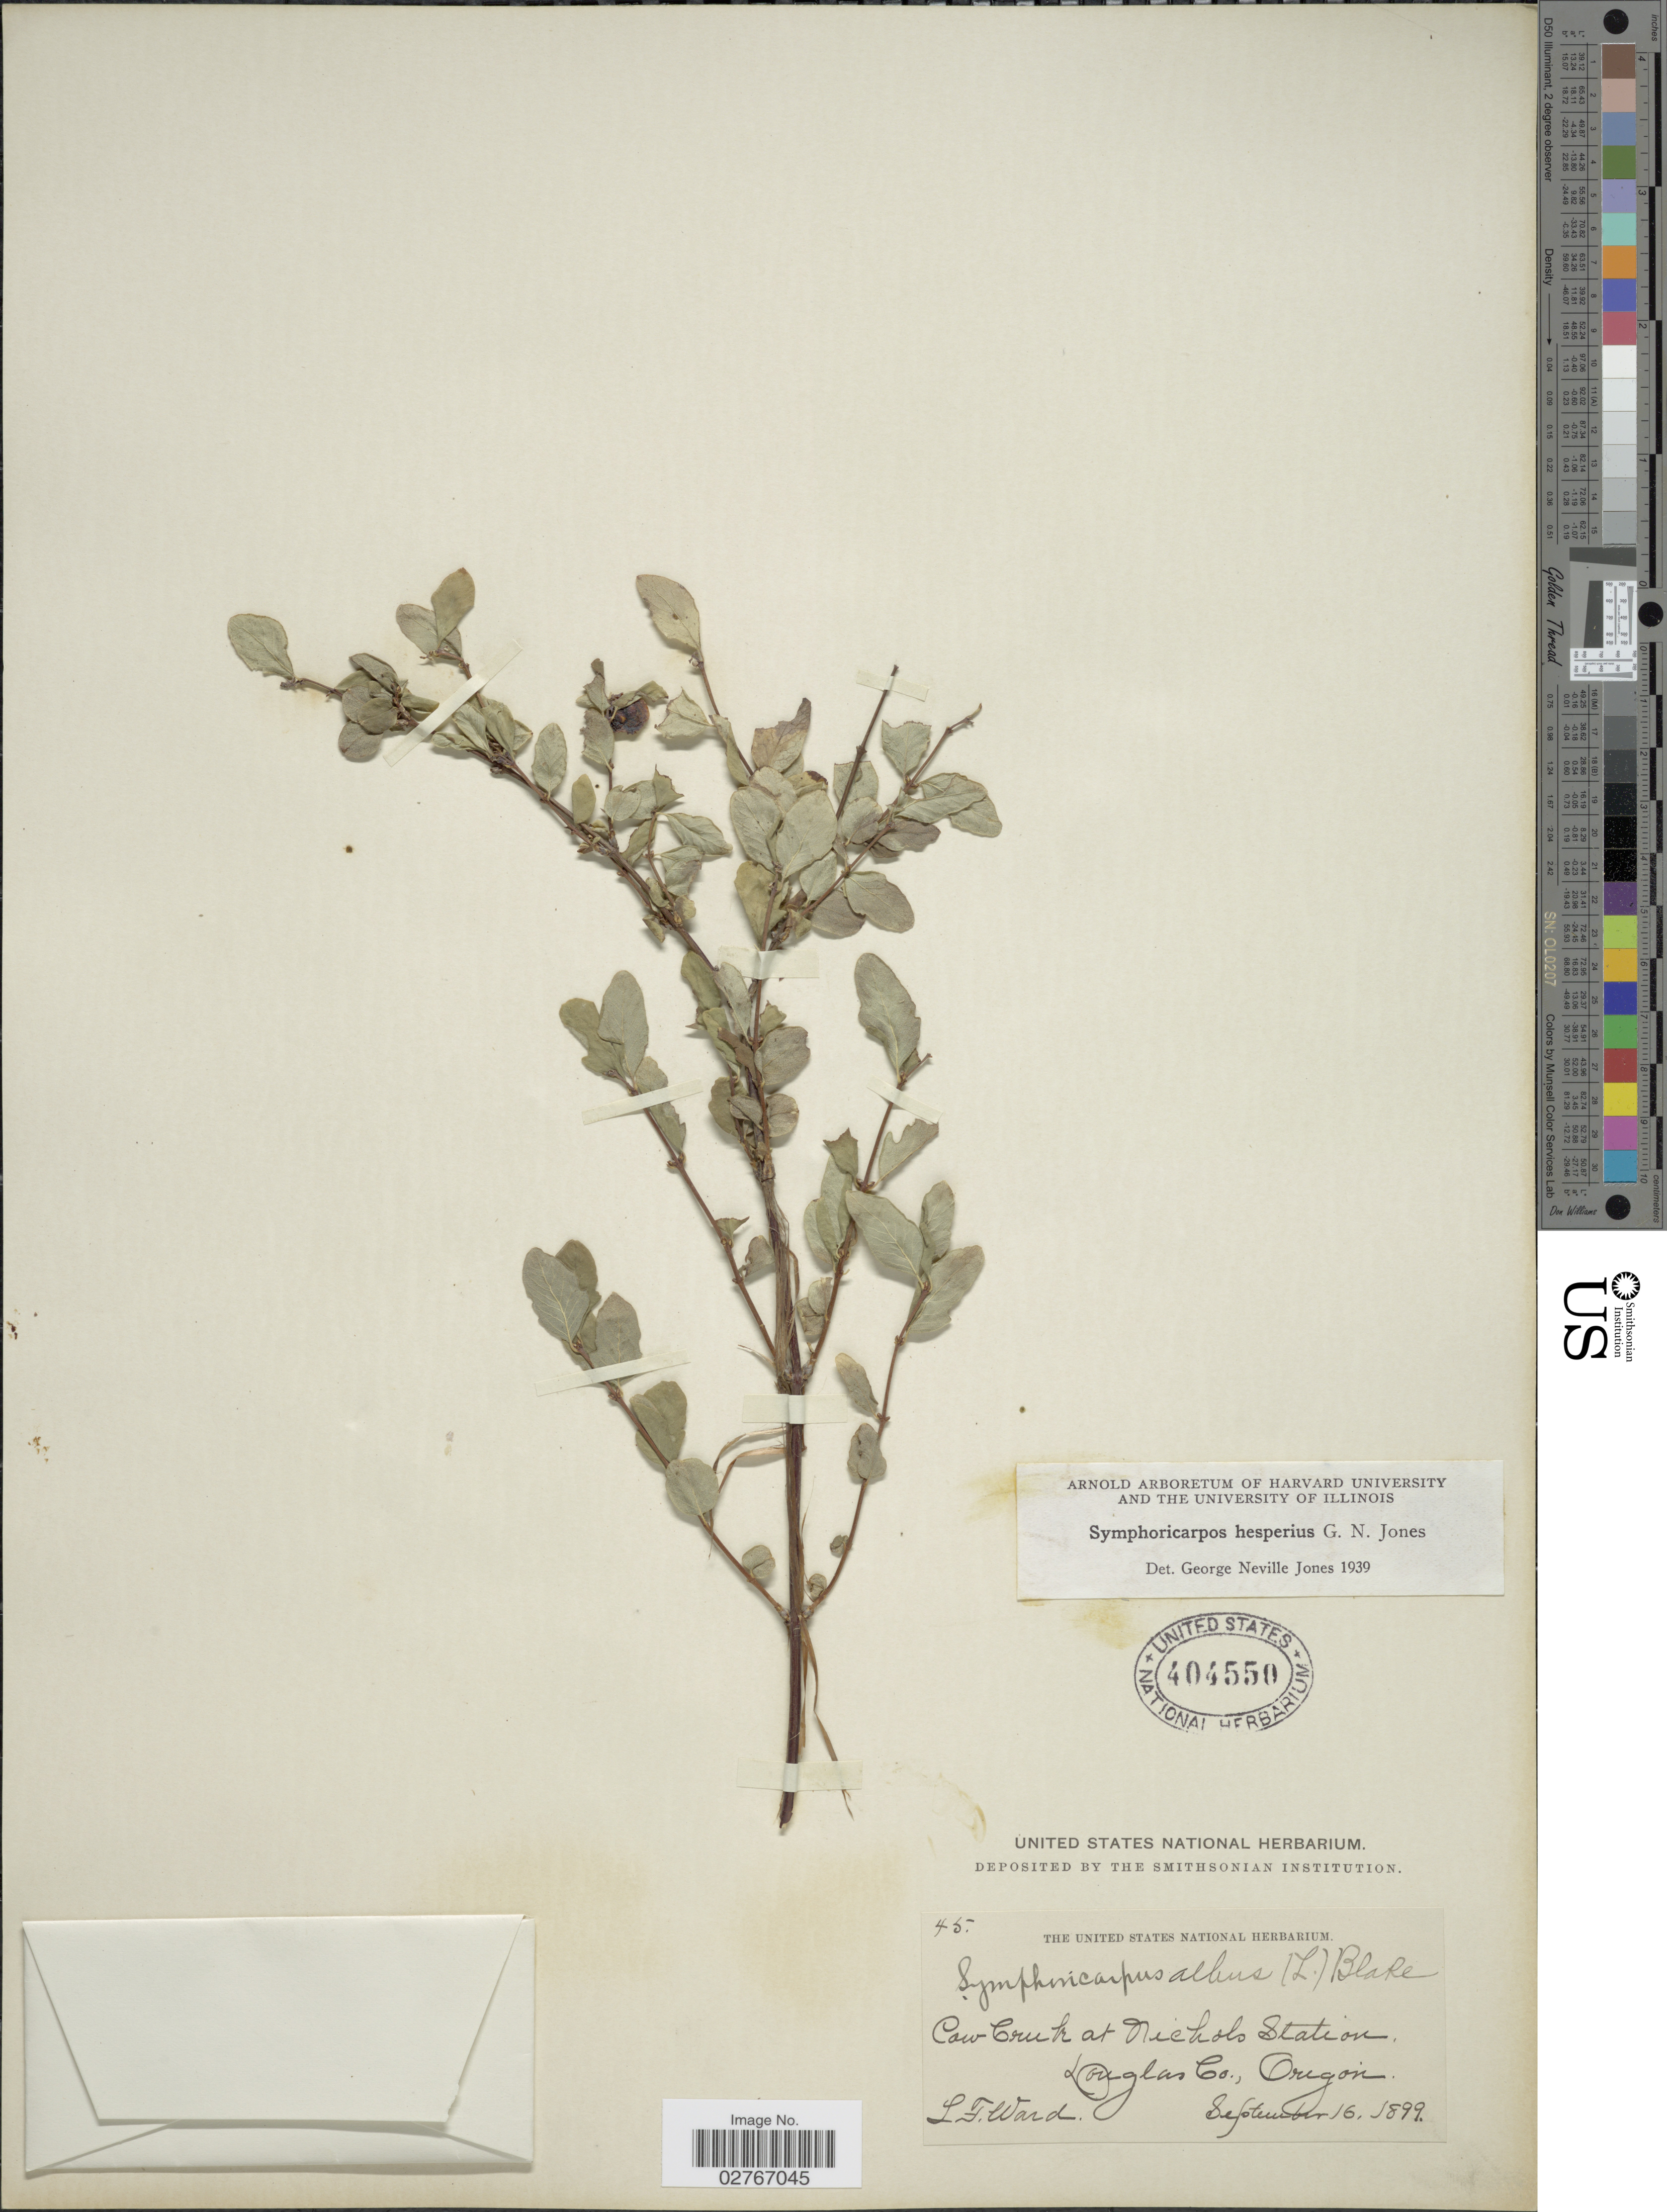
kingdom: Plantae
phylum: Tracheophyta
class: Magnoliopsida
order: Dipsacales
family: Caprifoliaceae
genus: Symphoricarpos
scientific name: Symphoricarpos hesperius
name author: G.N. Jones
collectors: L. Ward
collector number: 45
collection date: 1899-09-16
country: United States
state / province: Oregon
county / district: Douglas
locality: Cow Creek at Nichols Station. Douglas Co.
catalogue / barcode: US 404550